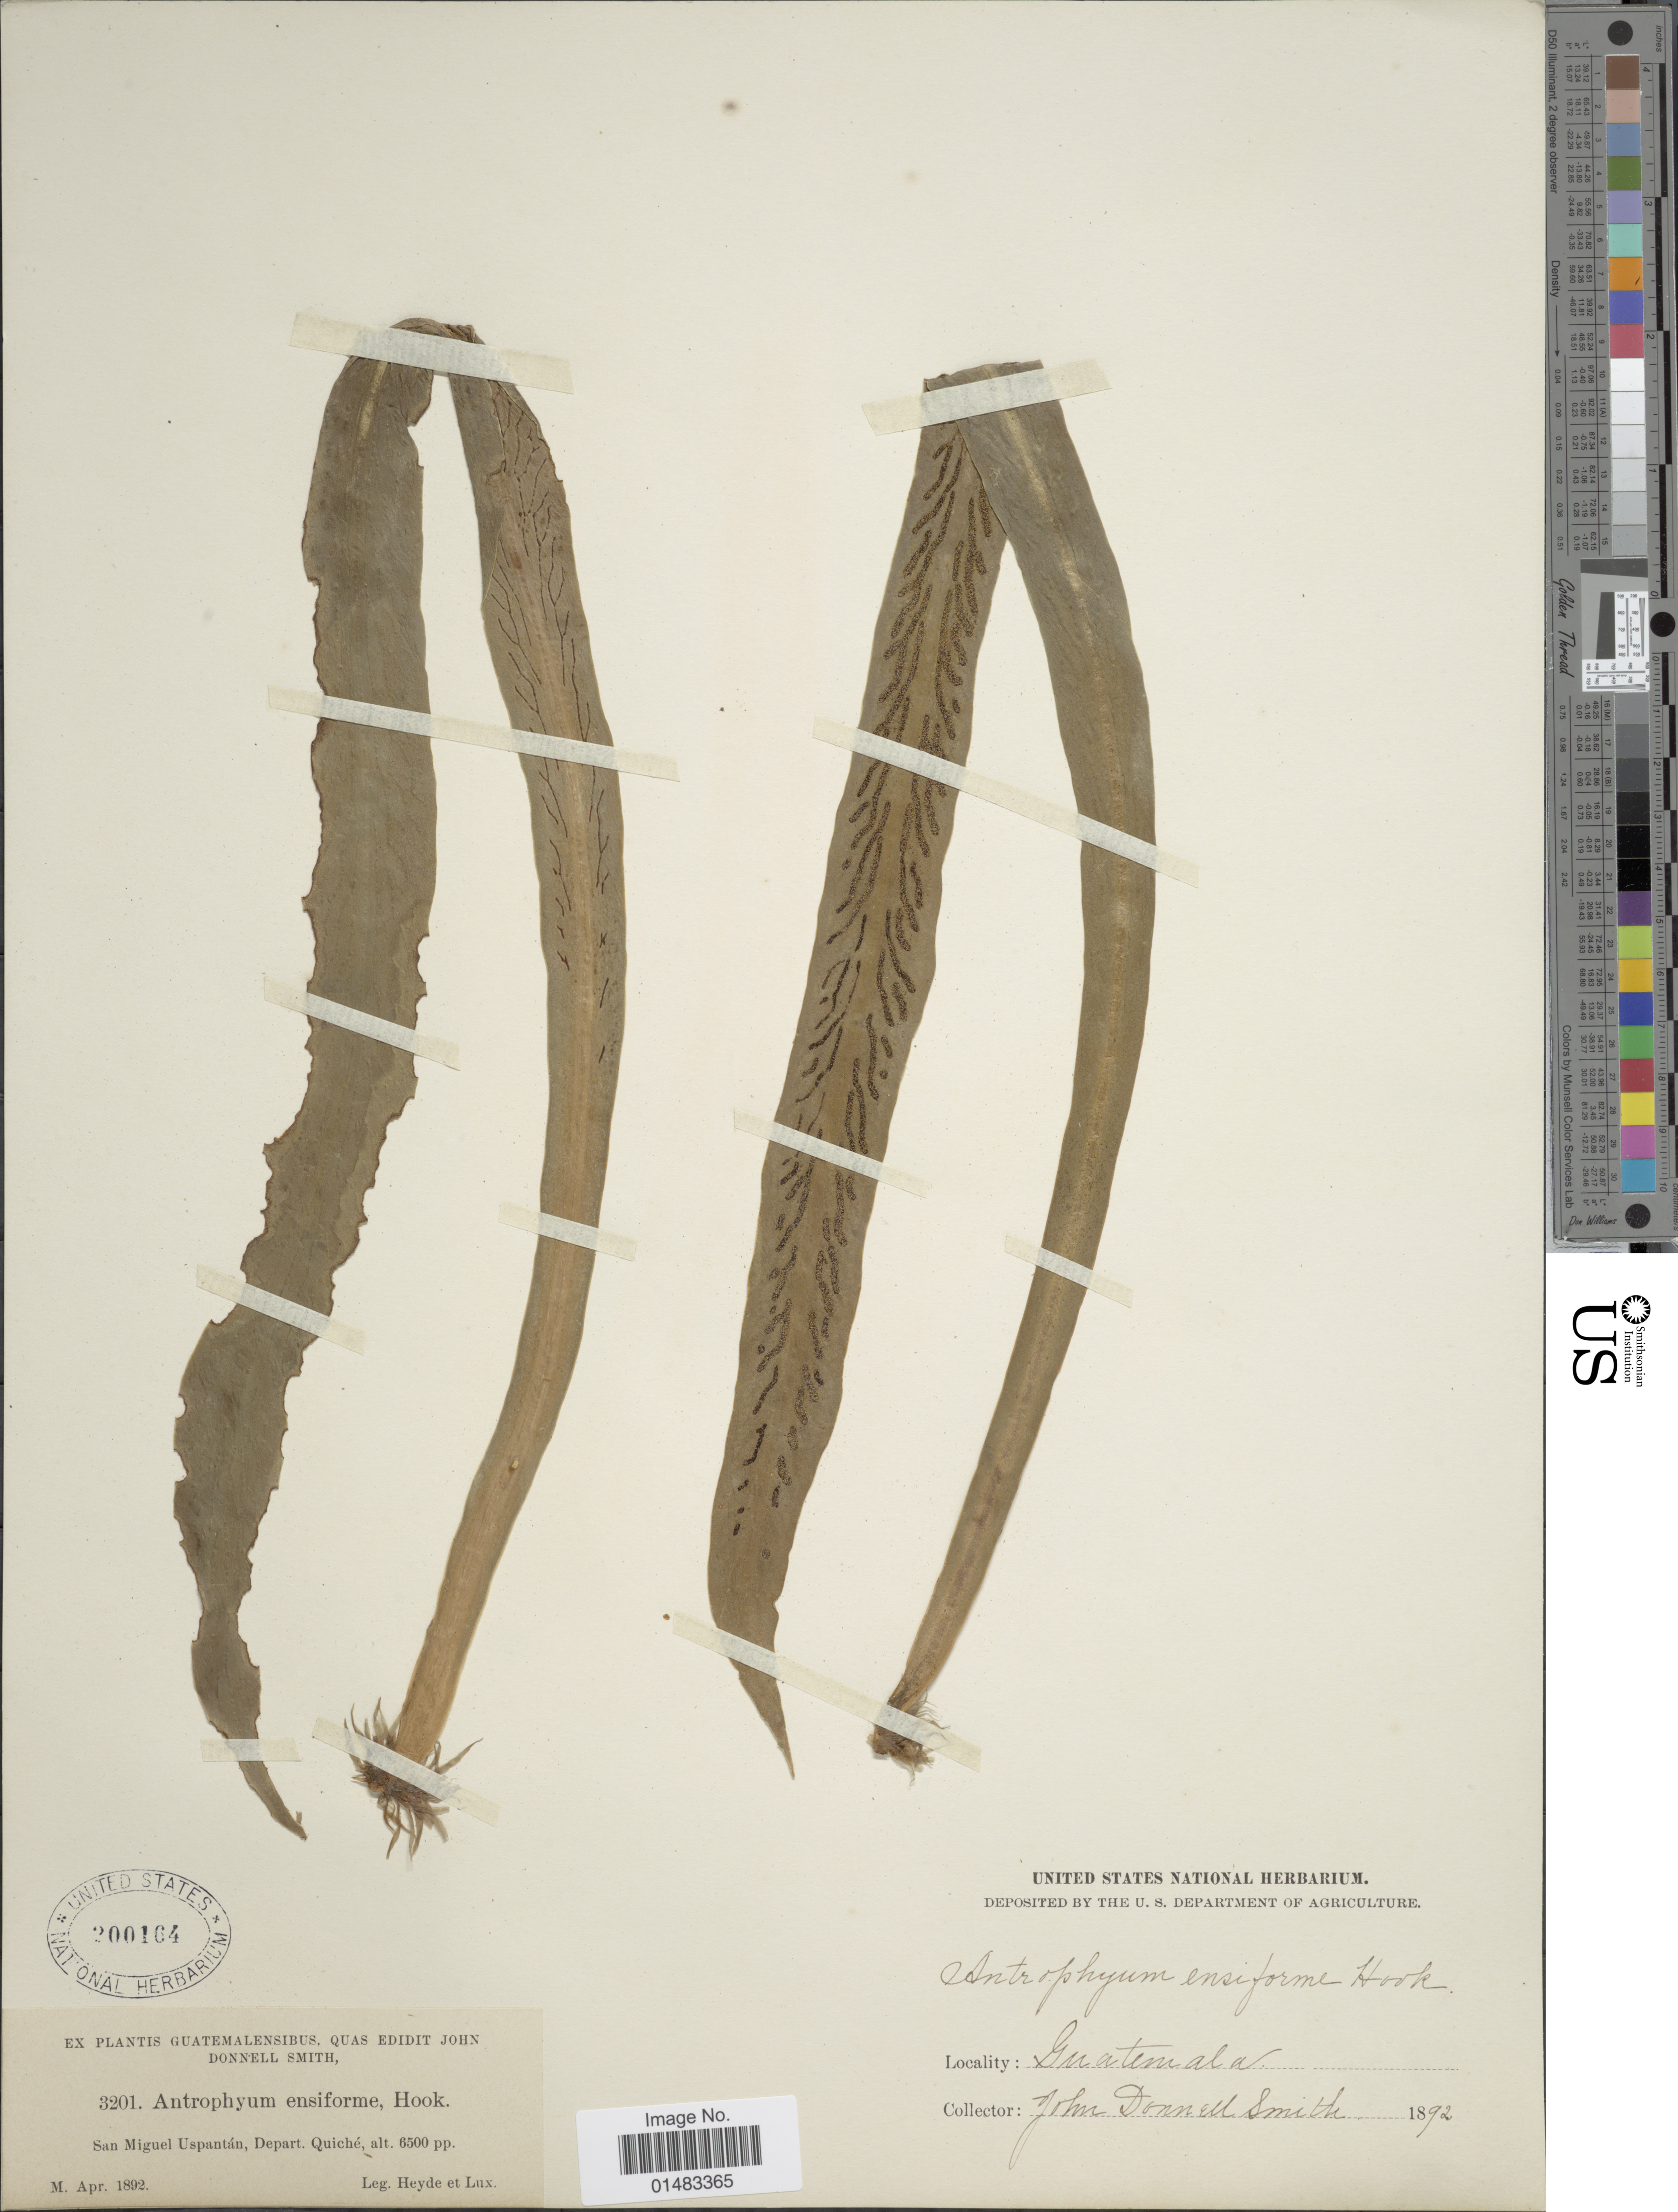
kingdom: Plantae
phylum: Tracheophyta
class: Polypodiopsida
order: Polypodiales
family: Pteridaceae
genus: Scoliosorus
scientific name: Scoliosorus ensiformis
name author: (Hook.) T. Moore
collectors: J. Donnell Smith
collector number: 3201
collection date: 1892-04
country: Guatemala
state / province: El Quiché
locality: San Miguel Uspantan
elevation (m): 1981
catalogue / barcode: US 200164